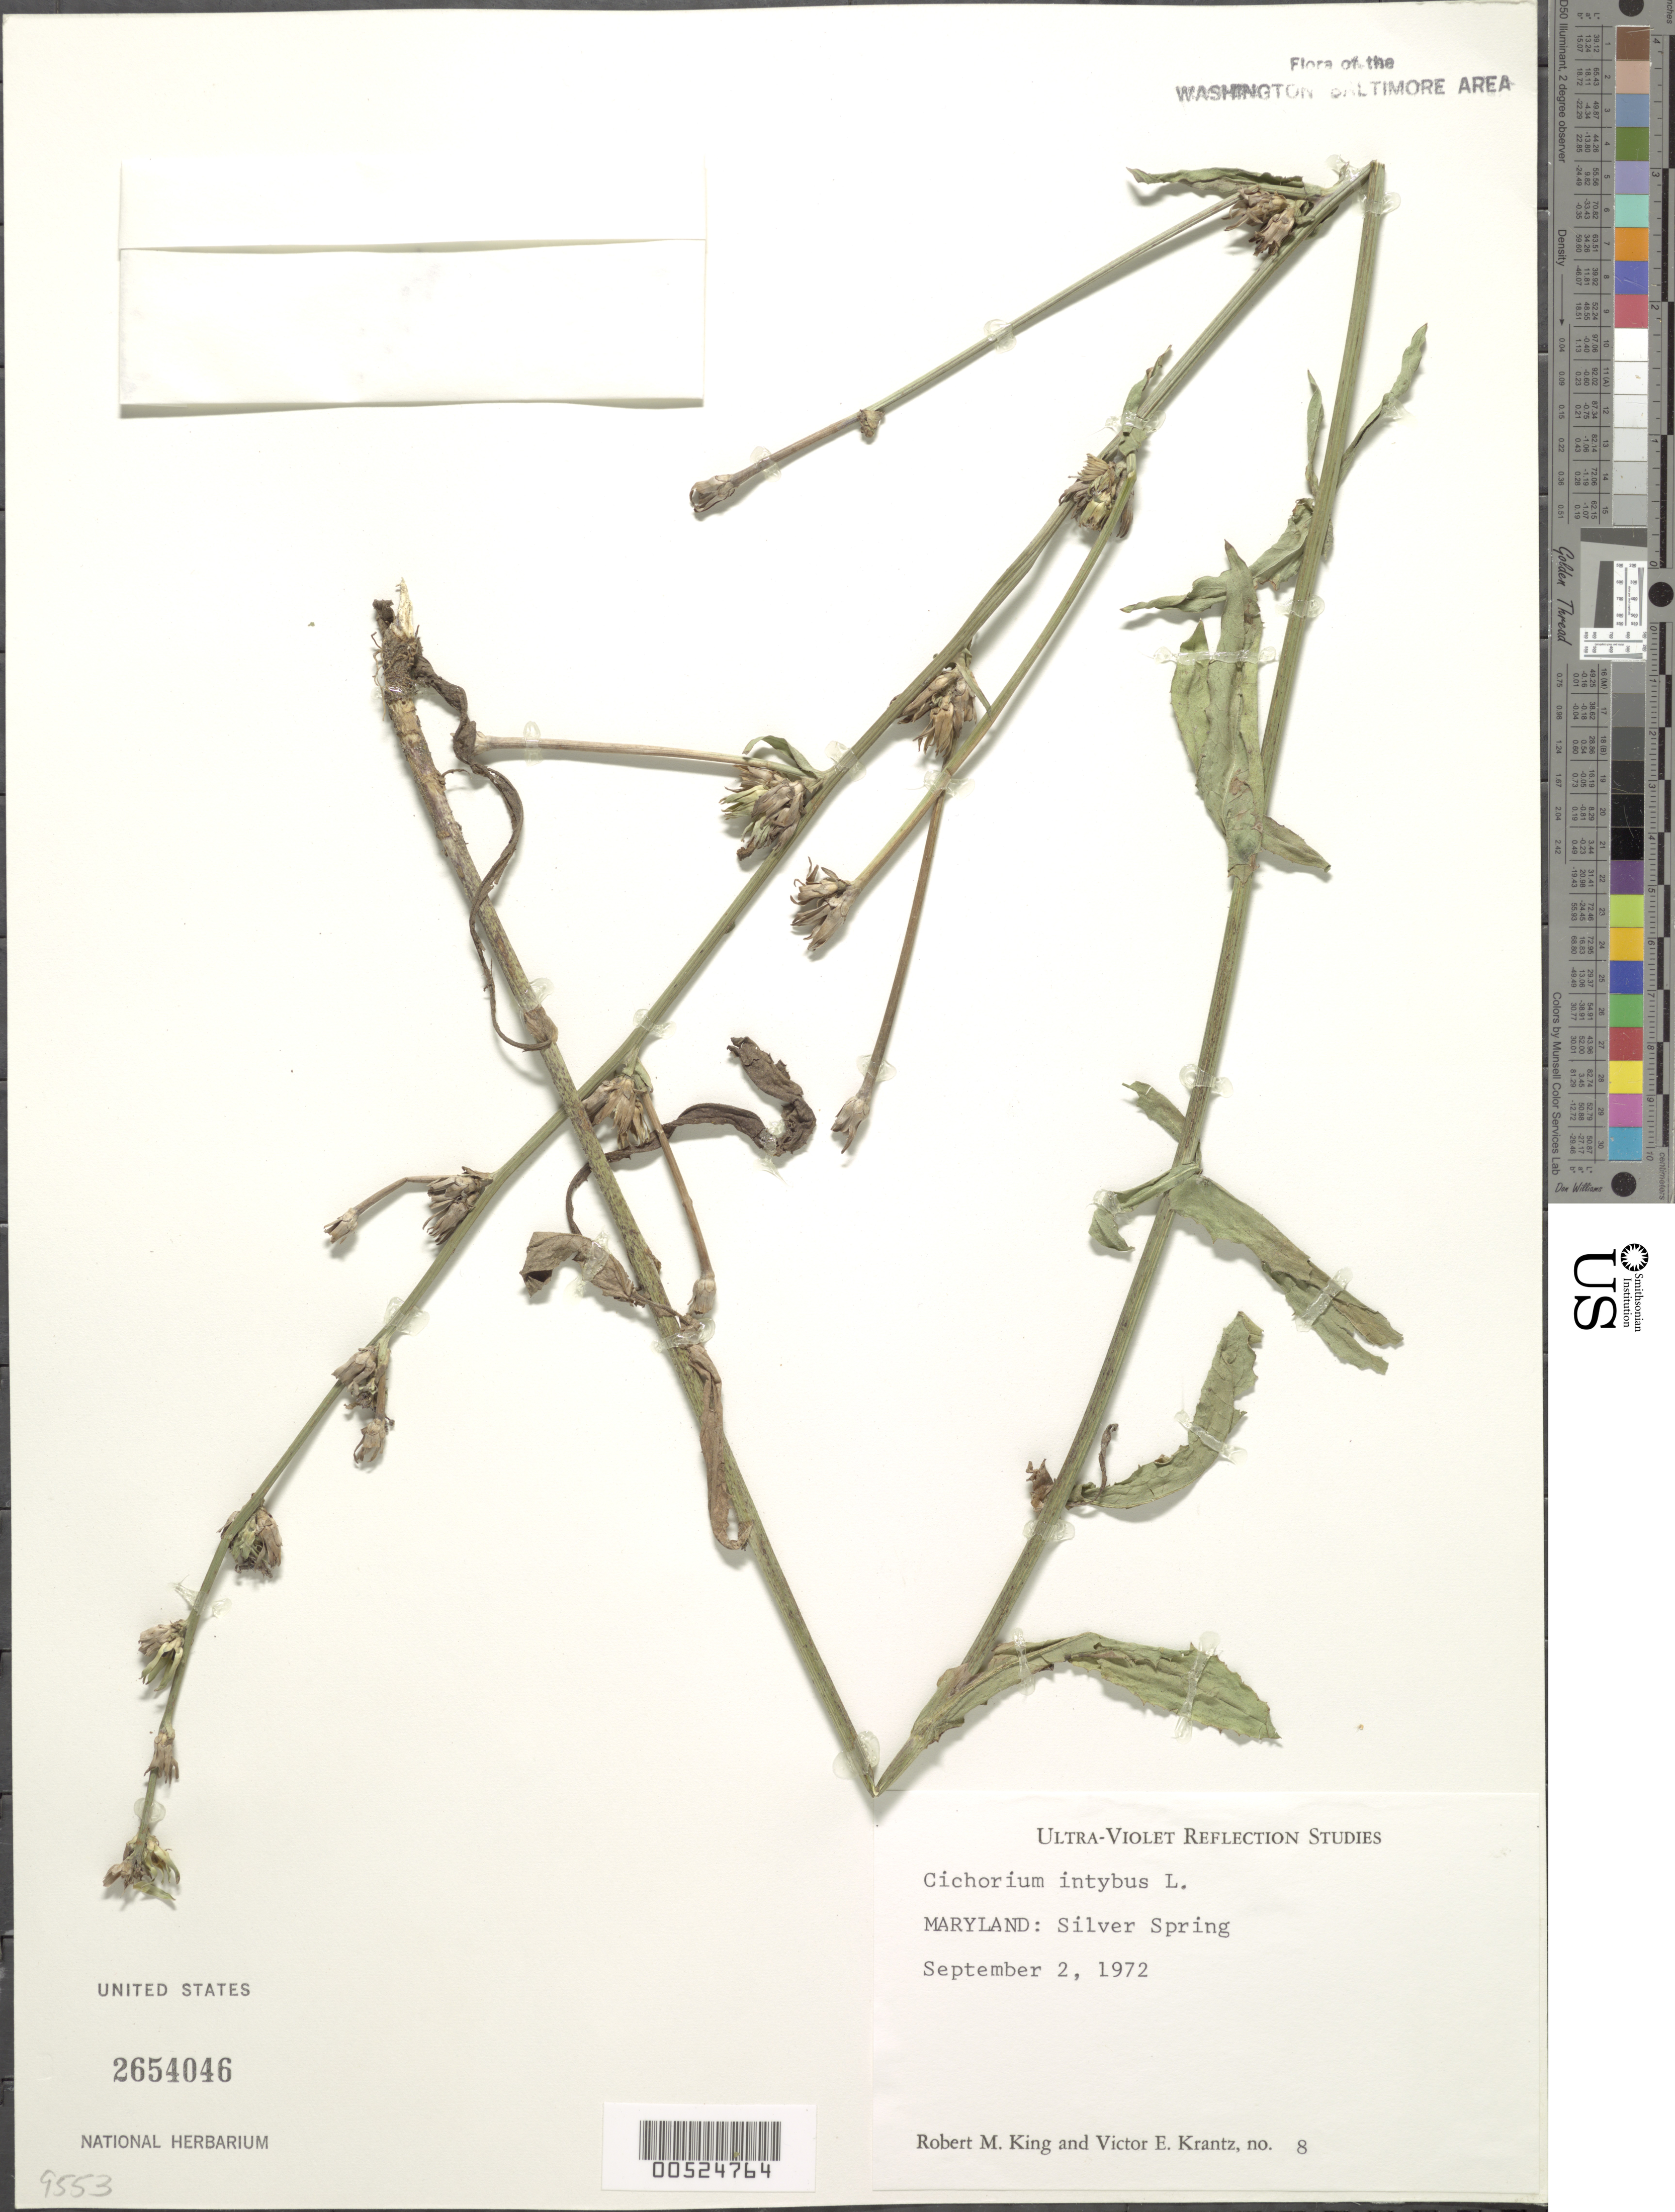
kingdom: Plantae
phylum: Tracheophyta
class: Magnoliopsida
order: Asterales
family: Asteraceae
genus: Cichorium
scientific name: Cichorium intybus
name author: L.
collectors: R. M. King & V. Krantz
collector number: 8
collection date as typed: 02 Sep 1972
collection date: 1972-09-02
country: United States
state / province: Maryland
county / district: Montgomery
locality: Silver Spring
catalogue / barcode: US 2654046